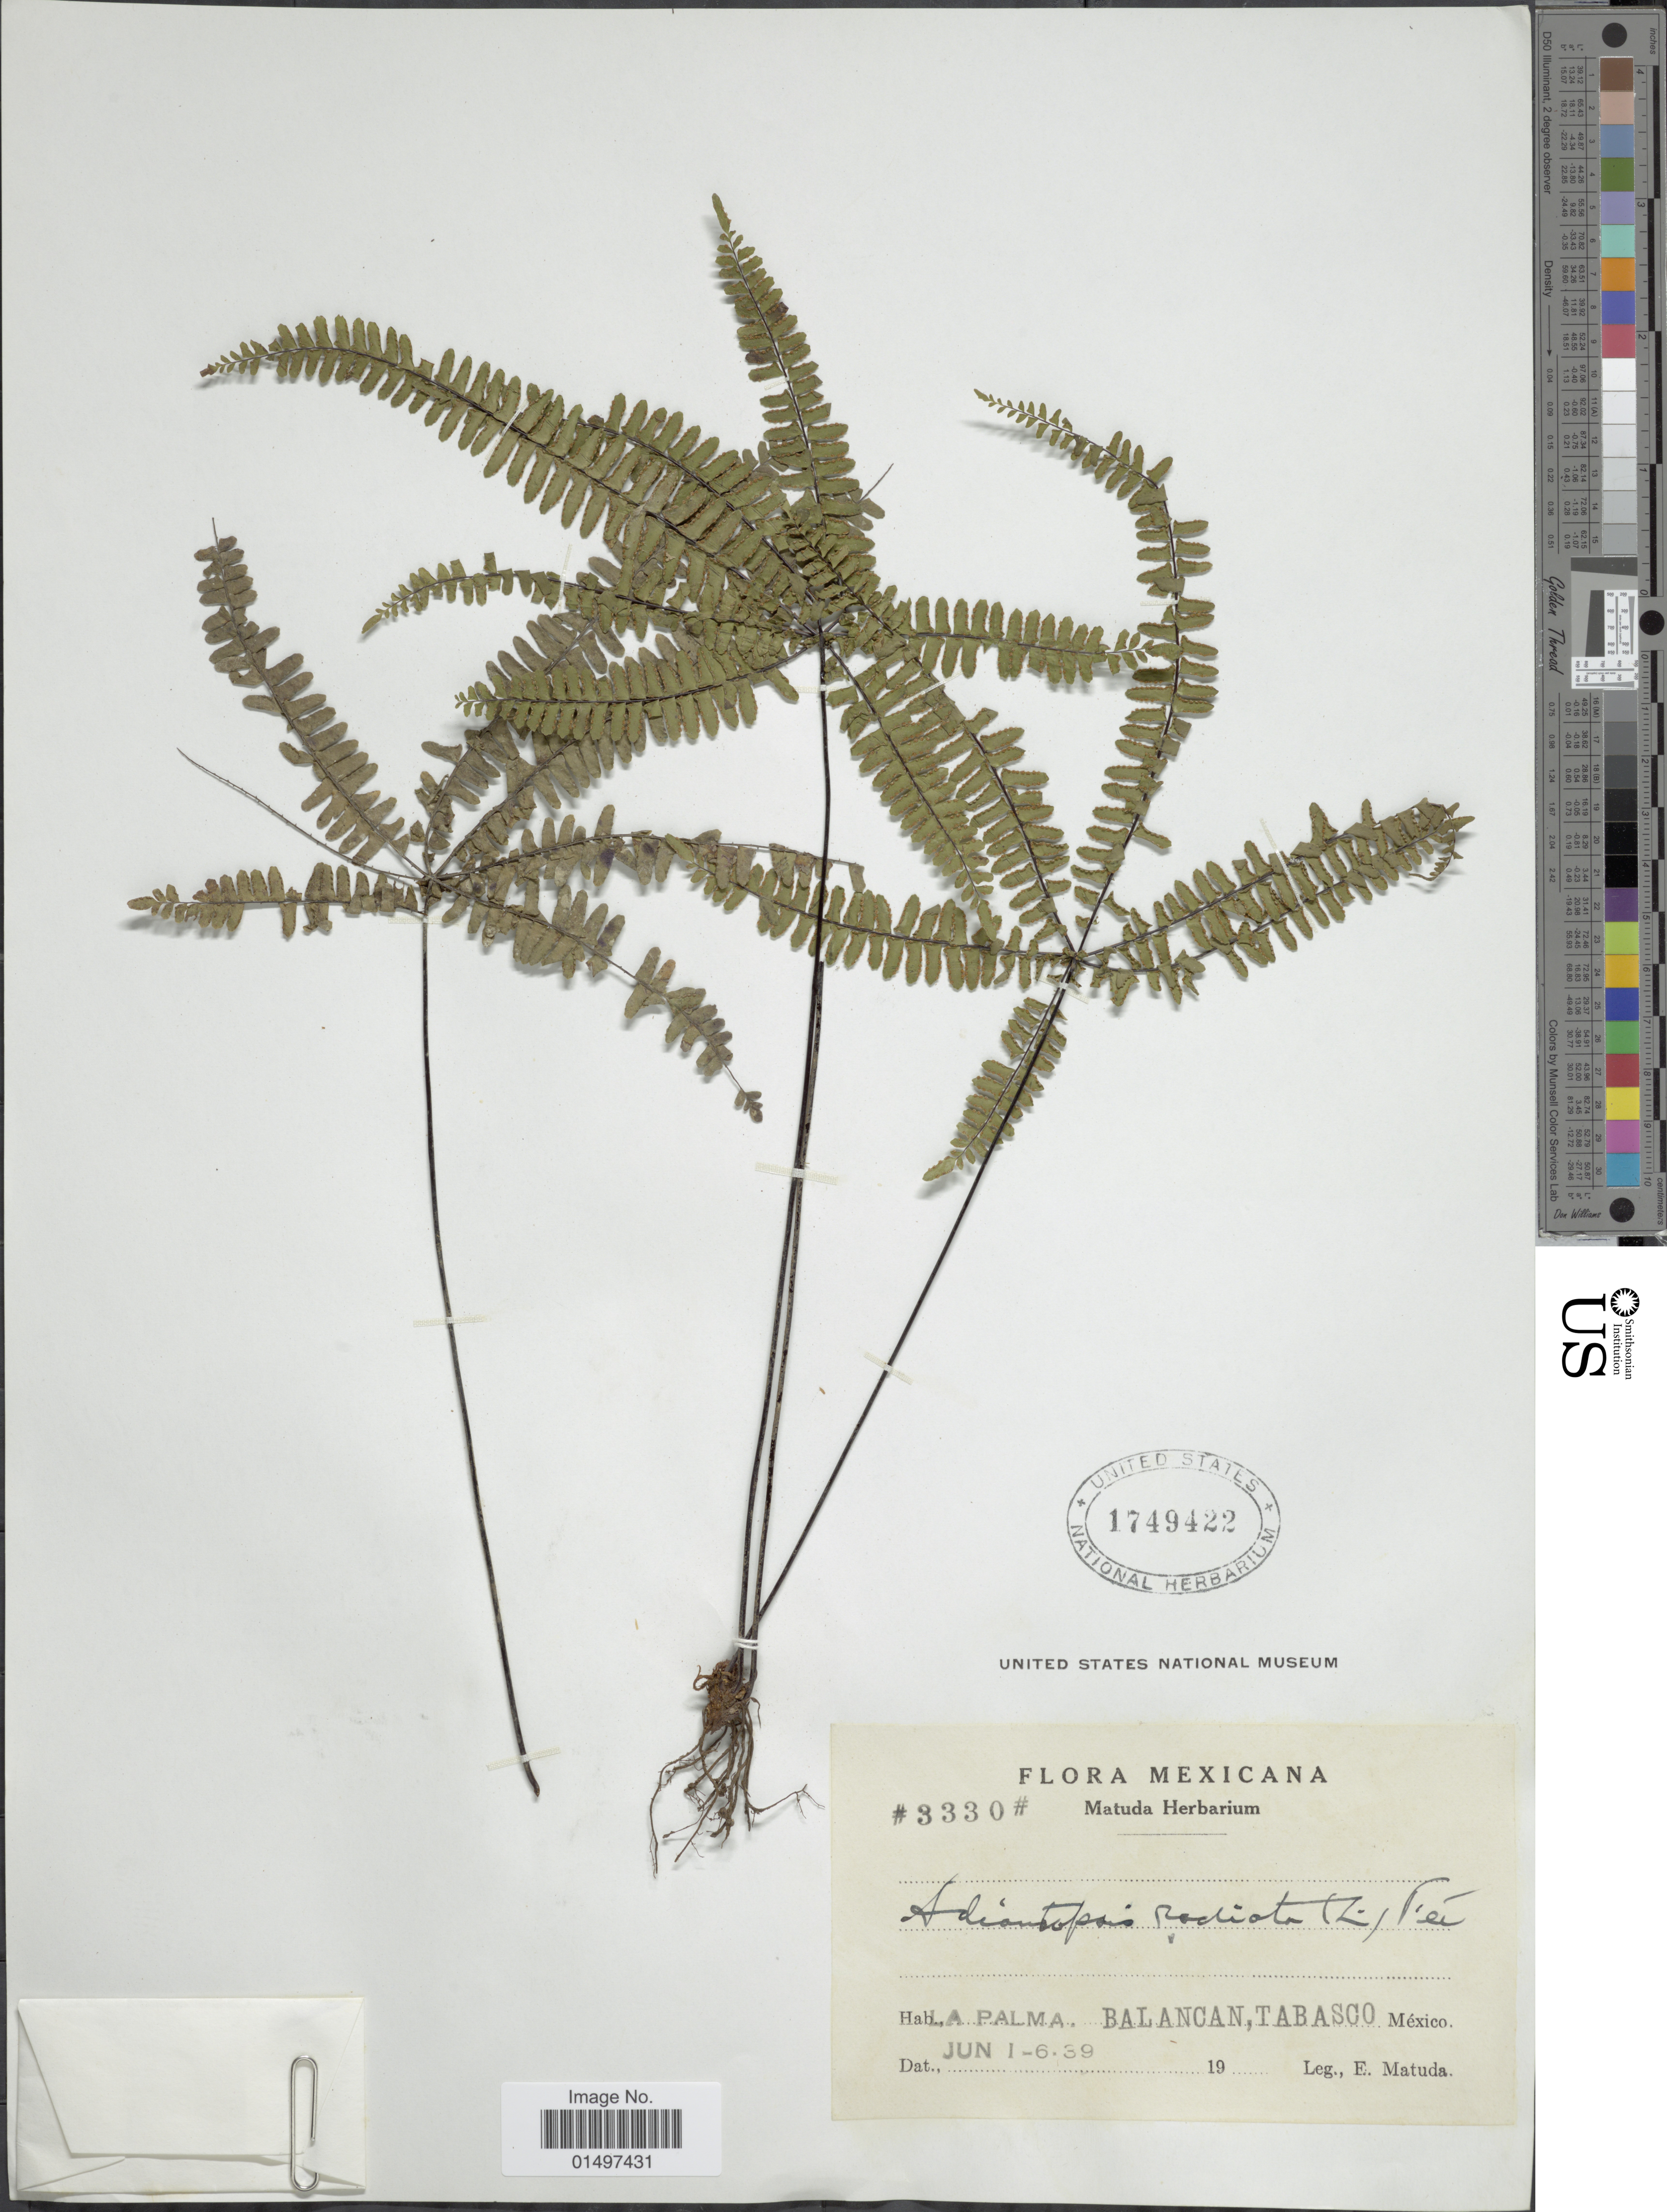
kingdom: Plantae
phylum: Tracheophyta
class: Polypodiopsida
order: Polypodiales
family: Pteridaceae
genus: Adiantopsis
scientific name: Adiantopsis radiata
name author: (L.) Fée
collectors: E. Matuda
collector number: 3330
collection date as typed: Transcribed d/m/y: 1/6/39 to /6/39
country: Mexico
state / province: Tabasco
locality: La Palma. Balancan, Tabasco. Mexicana.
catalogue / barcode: US 1749422